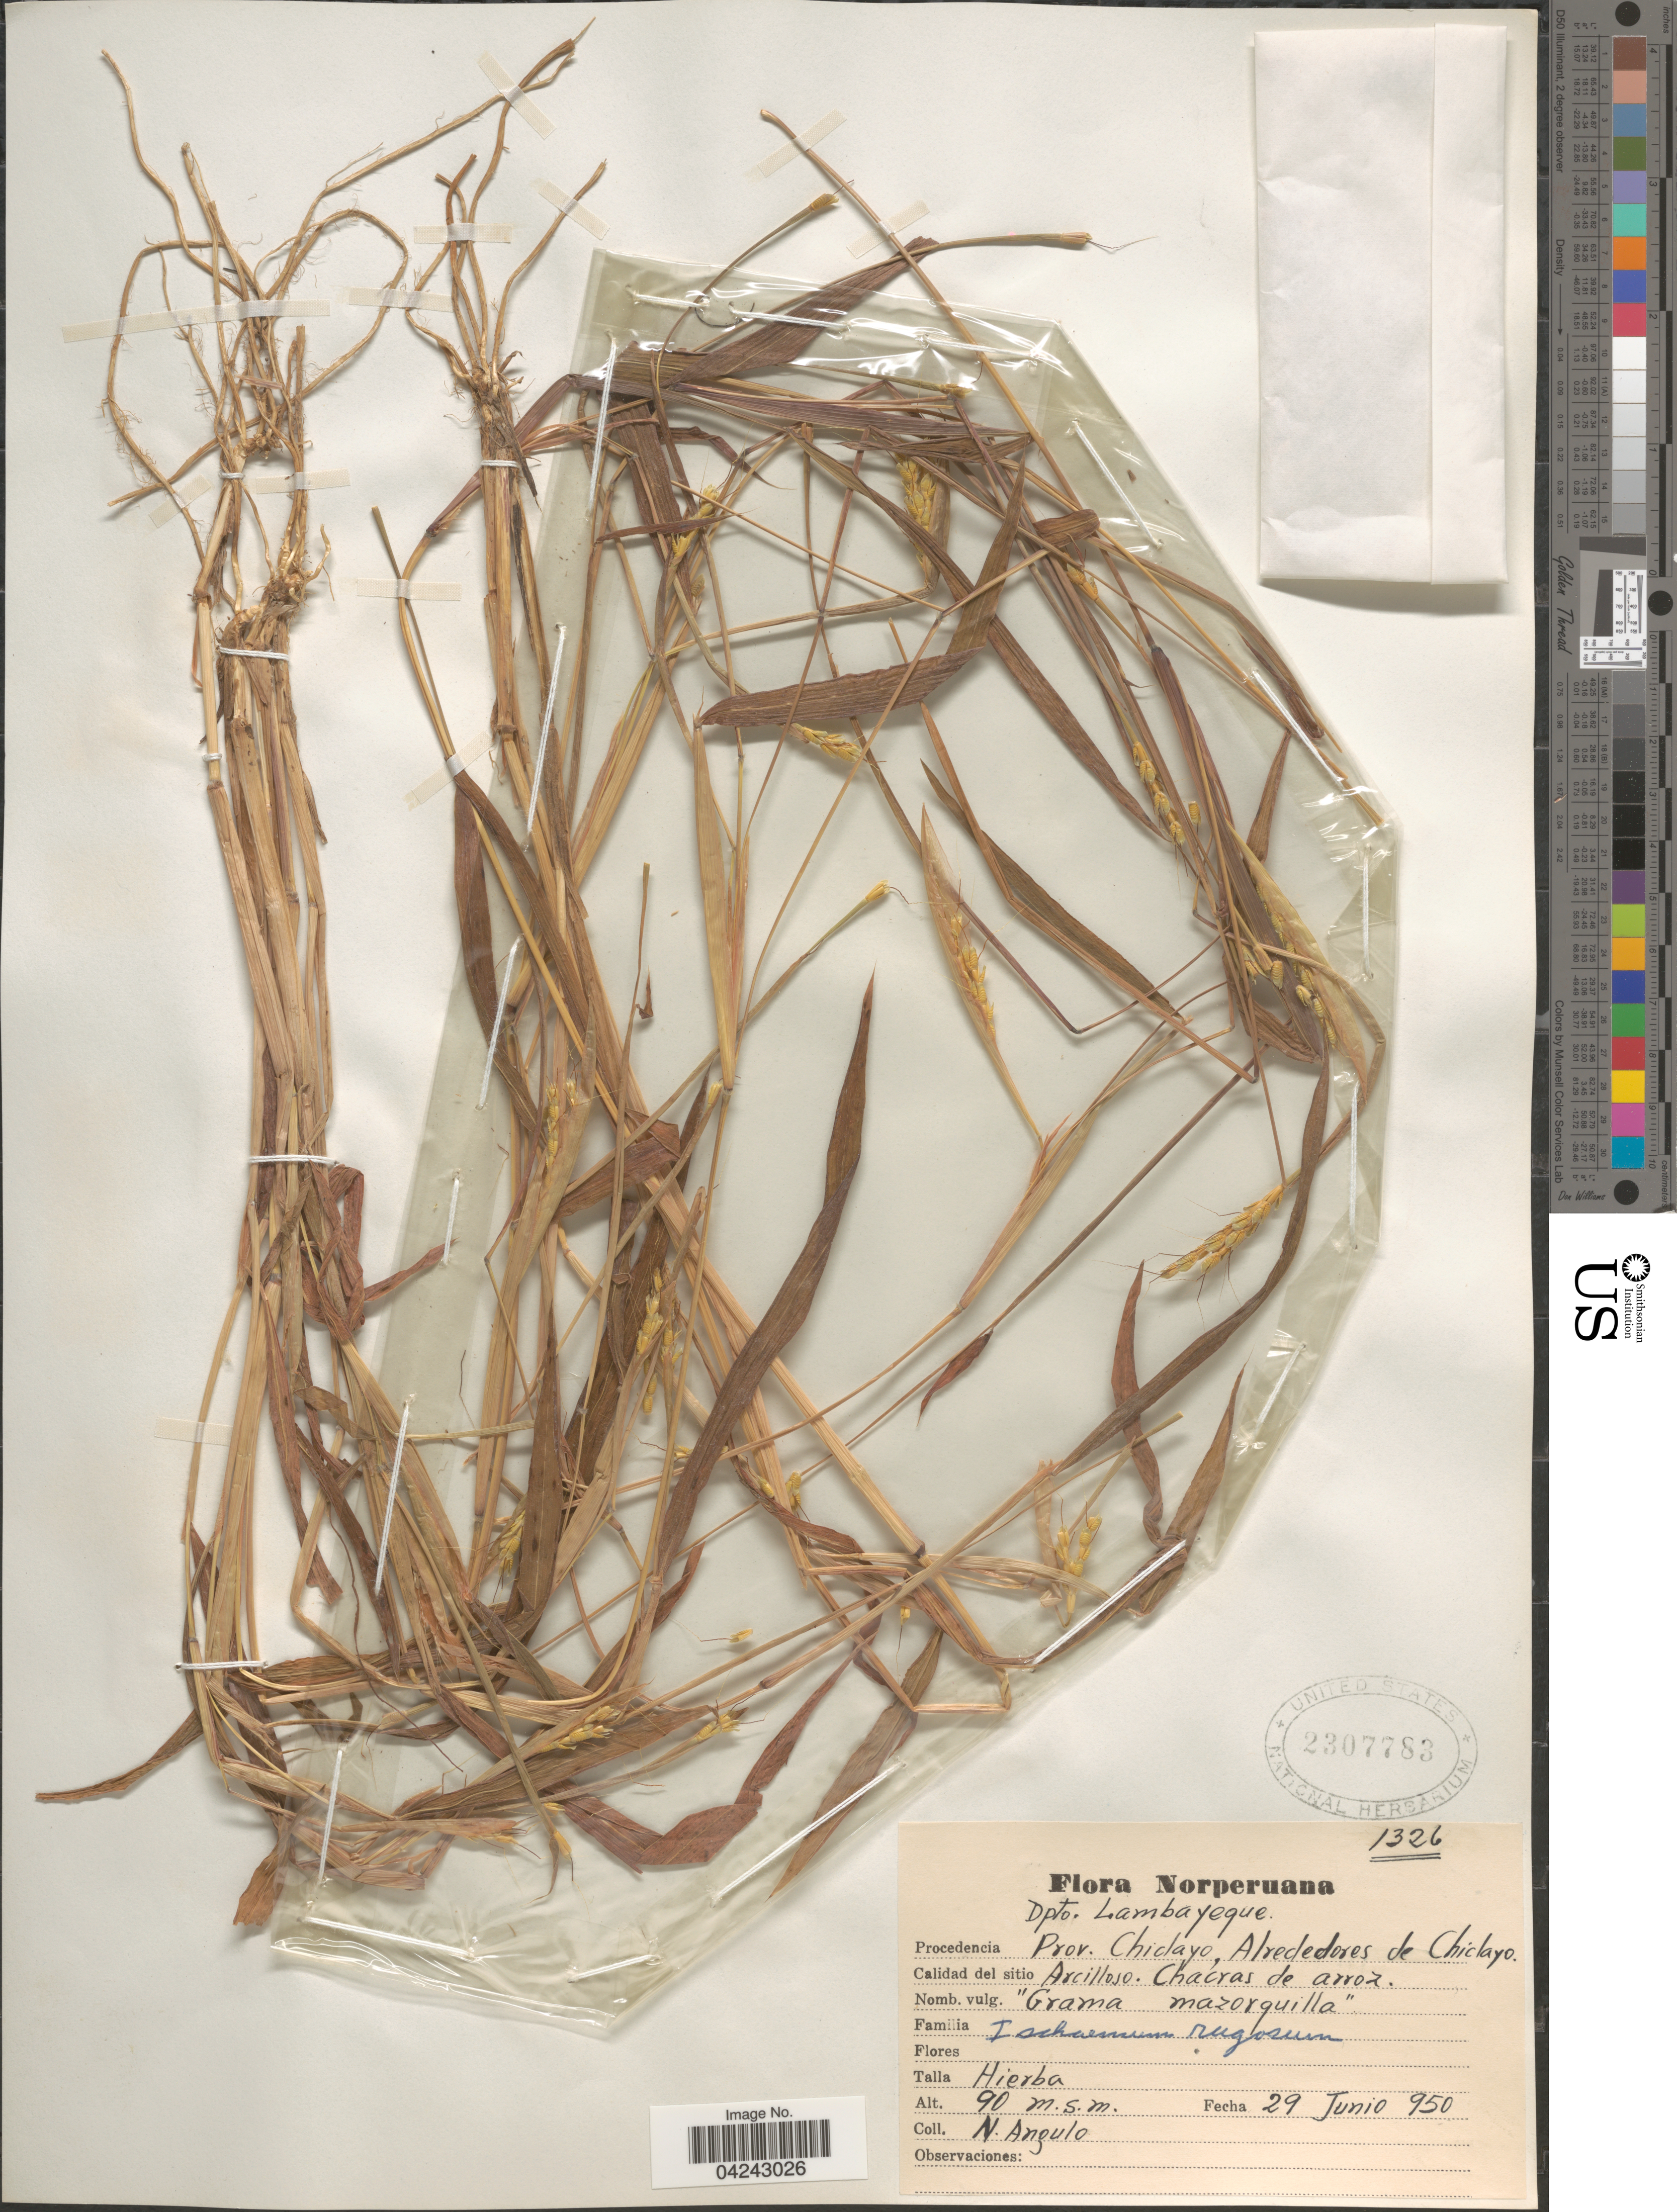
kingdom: Plantae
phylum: Tracheophyta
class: Liliopsida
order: Poales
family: Poaceae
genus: Ischaemum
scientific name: Ischaemum rugosum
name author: Salisb.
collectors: N. Anoulo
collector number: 1326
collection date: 1950-06-29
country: Peru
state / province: Lambayeque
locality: Norperuana. Dpto. Lambayeque. Prov. Chiclayo, Alredeores de Chiclayo.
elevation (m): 90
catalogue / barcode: US 2307783